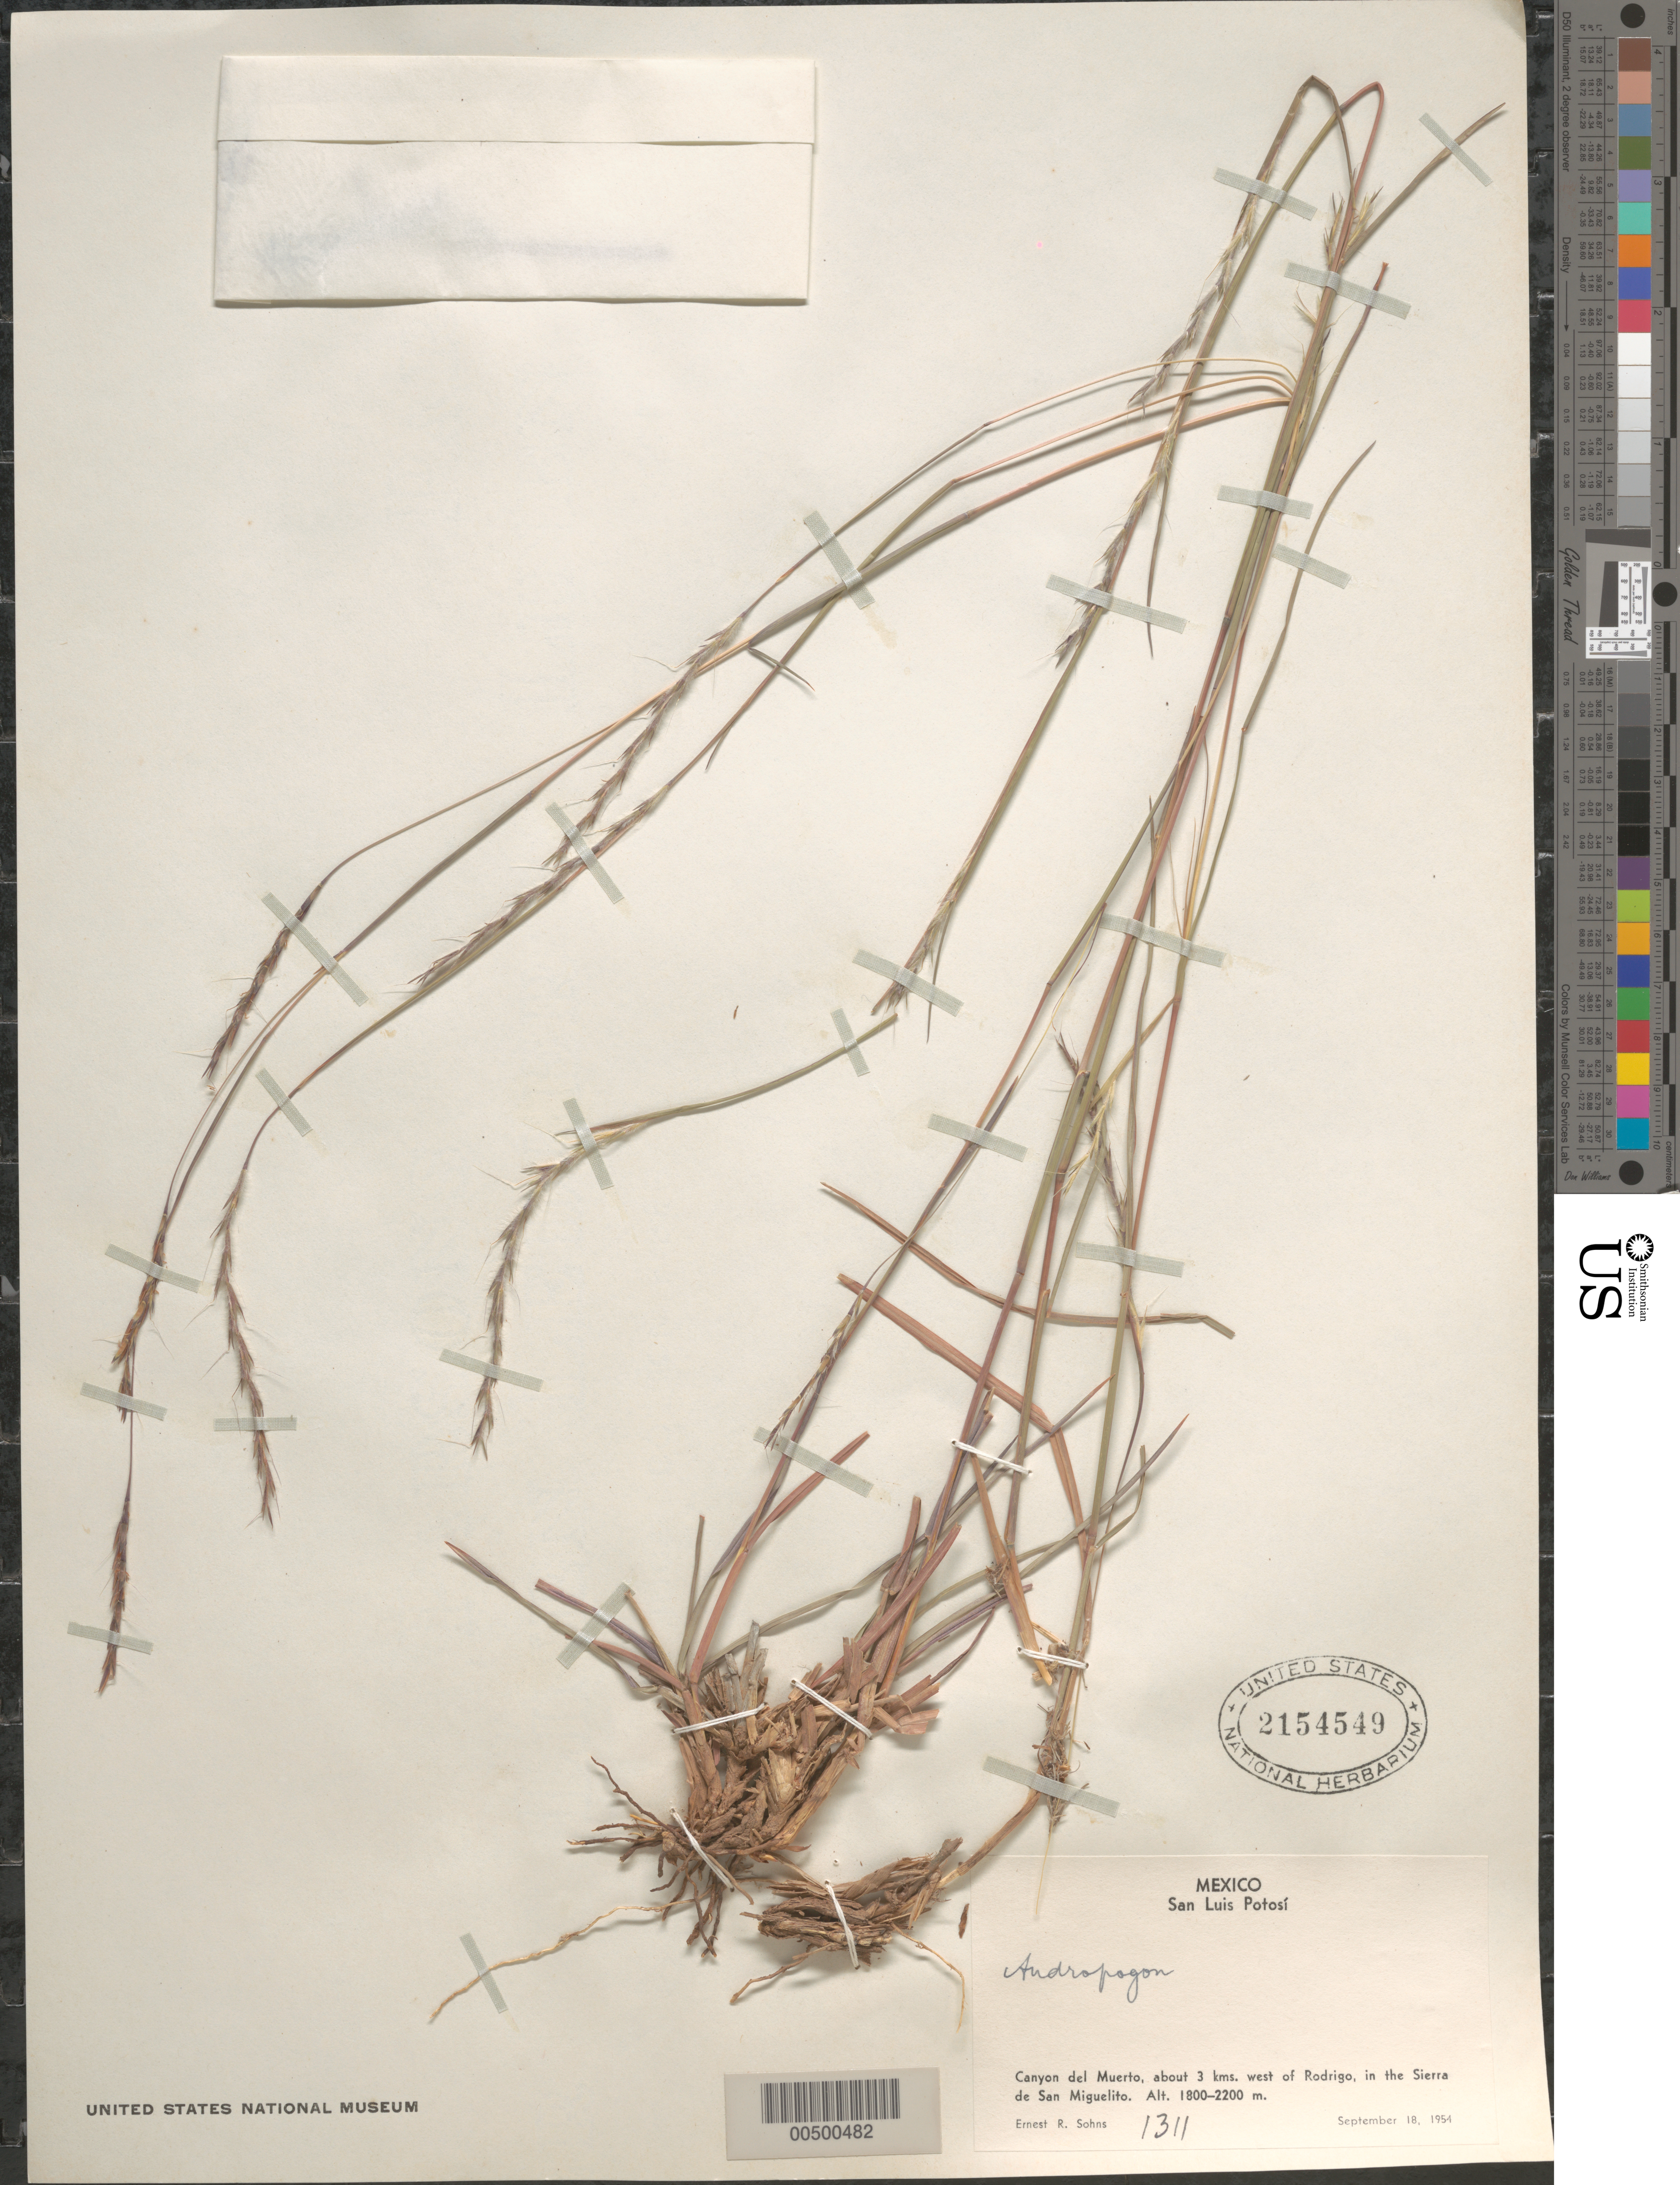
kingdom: Plantae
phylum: Tracheophyta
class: Liliopsida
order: Poales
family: Poaceae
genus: Schizachyrium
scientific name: Schizachyrium sp.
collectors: E. R. Sohns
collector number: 1311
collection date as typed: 18 Sep 1954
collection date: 1954-09-18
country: Mexico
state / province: San Luis Potosi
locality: Canyon del Muerto, about 3 km W of Rodrigo, in the Sierra de San Miguelito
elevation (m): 1800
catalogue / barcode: US 2154549